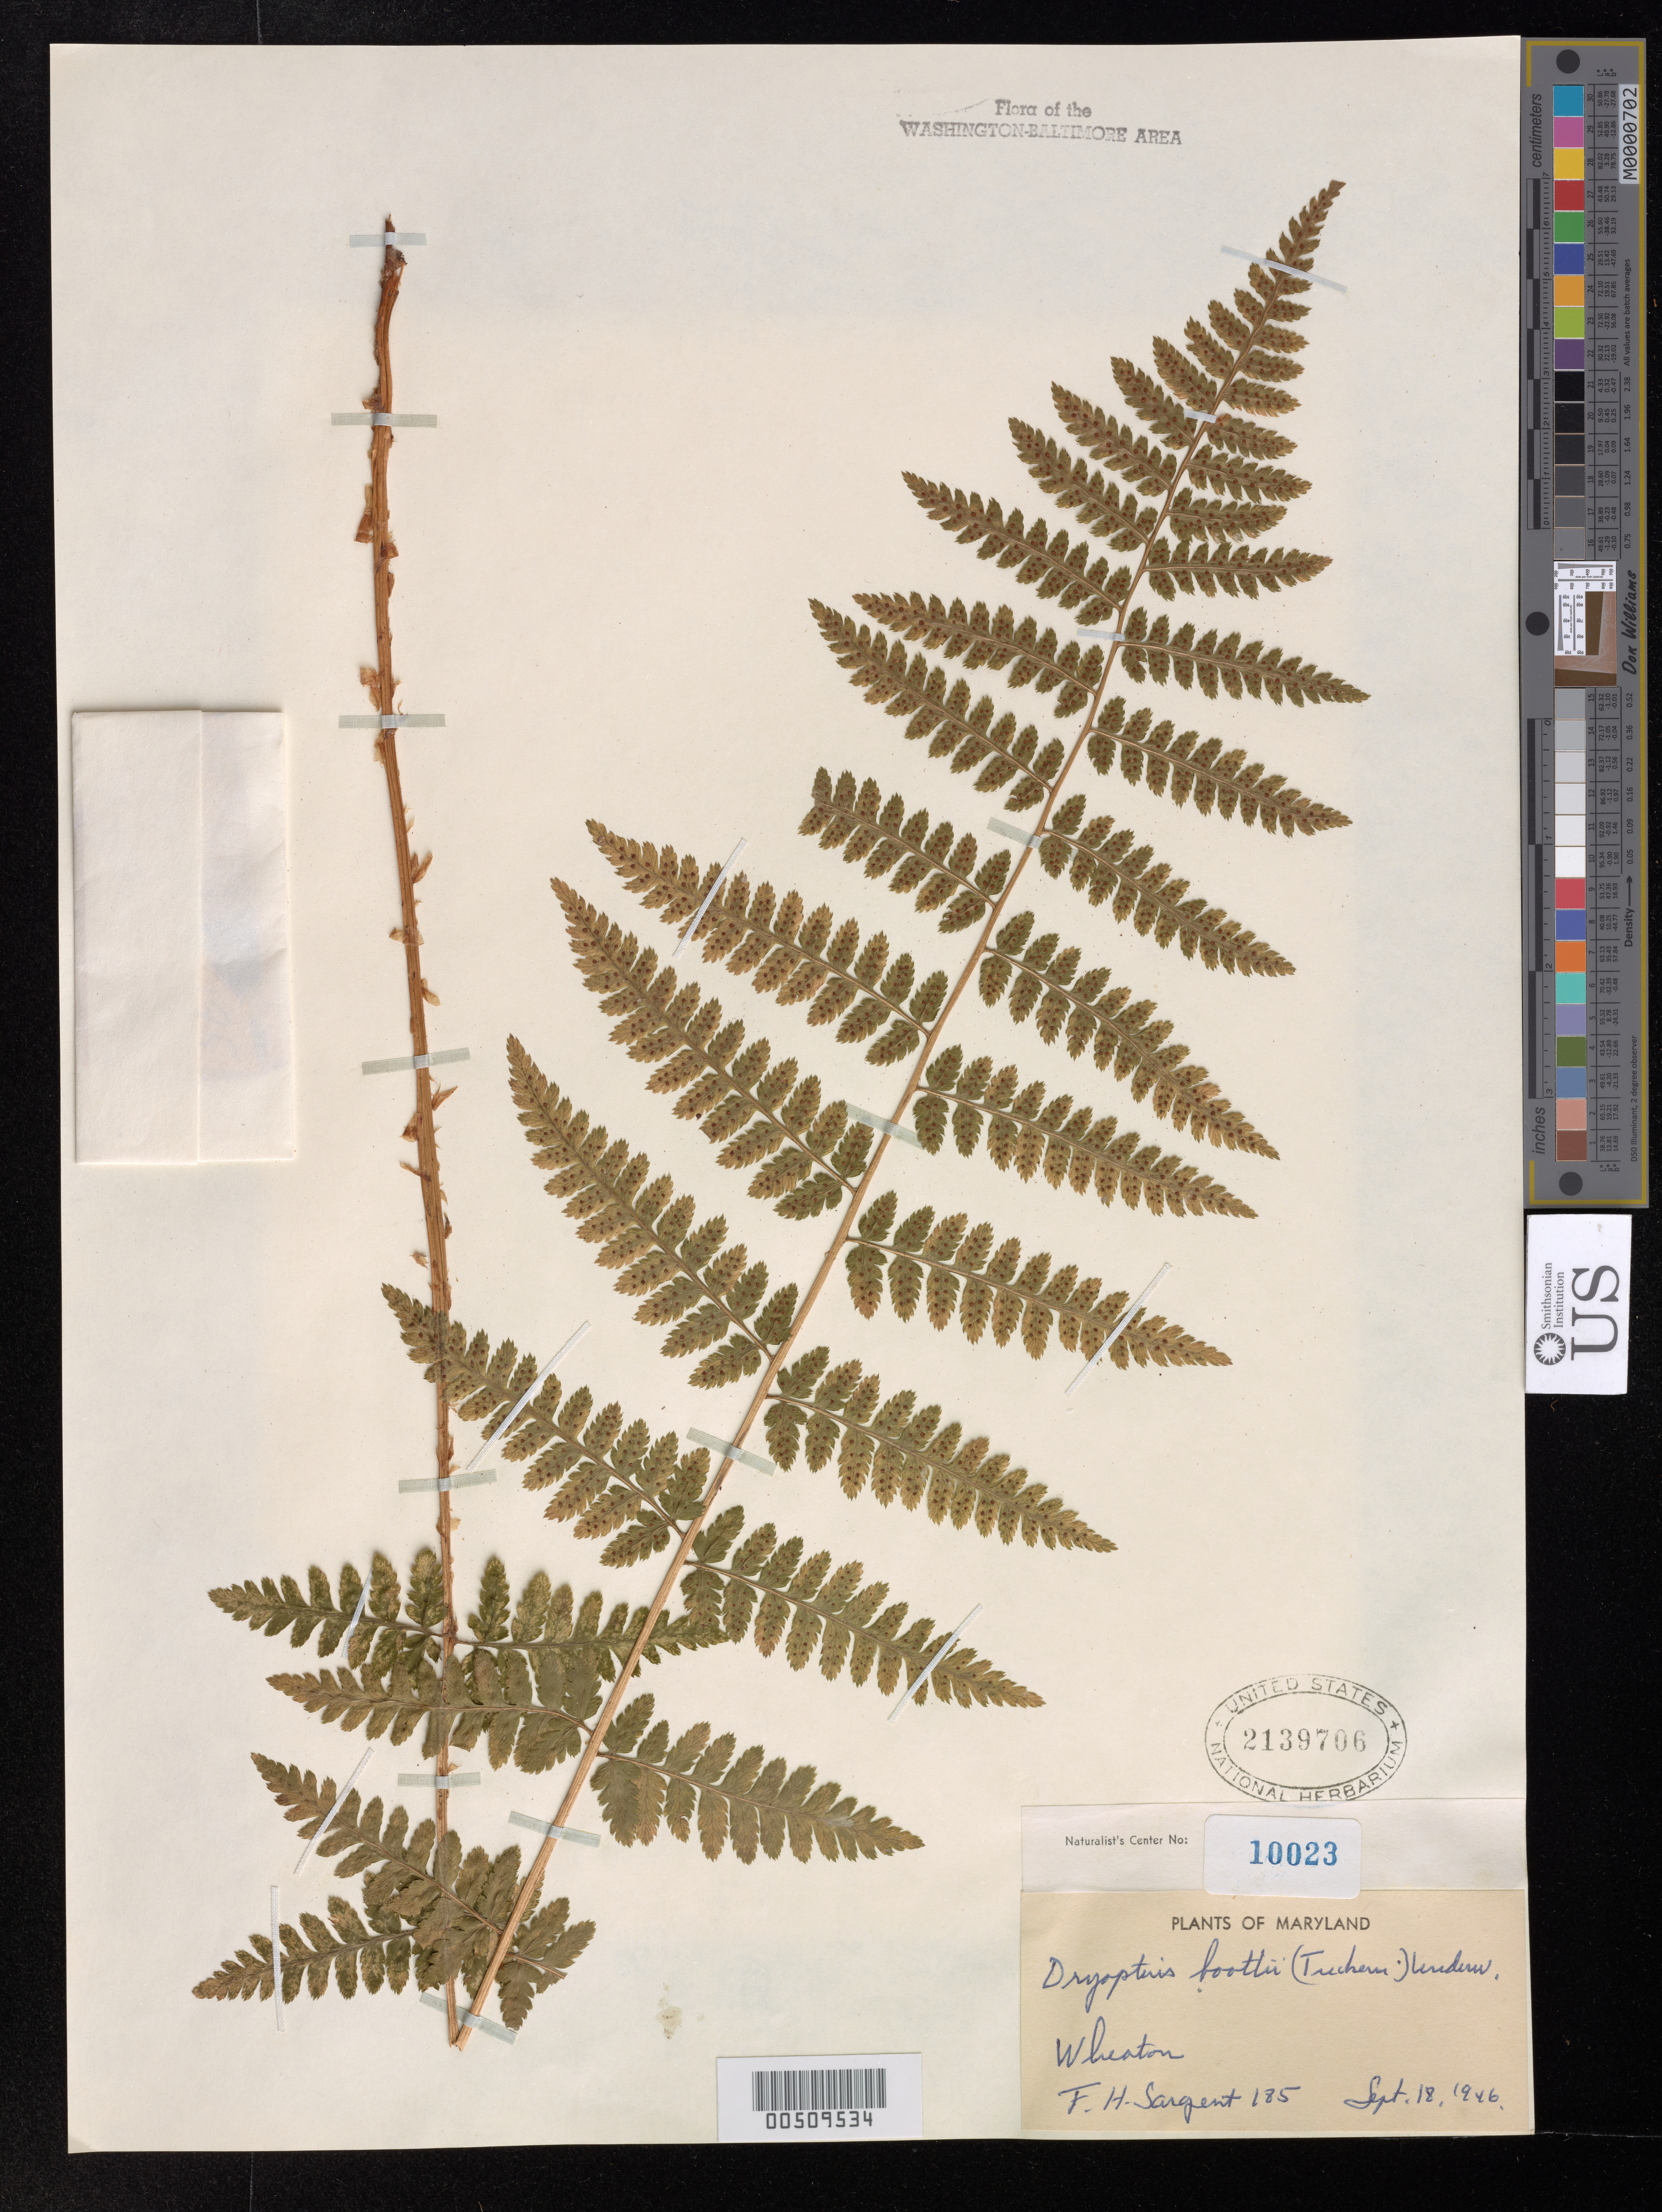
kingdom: Plantae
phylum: Tracheophyta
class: Polypodiopsida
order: Polypodiales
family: Dryopteridaceae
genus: Dryopteris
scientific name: Dryopteris x boottii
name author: Underw.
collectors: F. H. Sargent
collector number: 185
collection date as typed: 18 Sep 1946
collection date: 1946-09-18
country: United States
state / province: Maryland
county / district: Montgomery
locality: Wheaton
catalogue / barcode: US 2139706